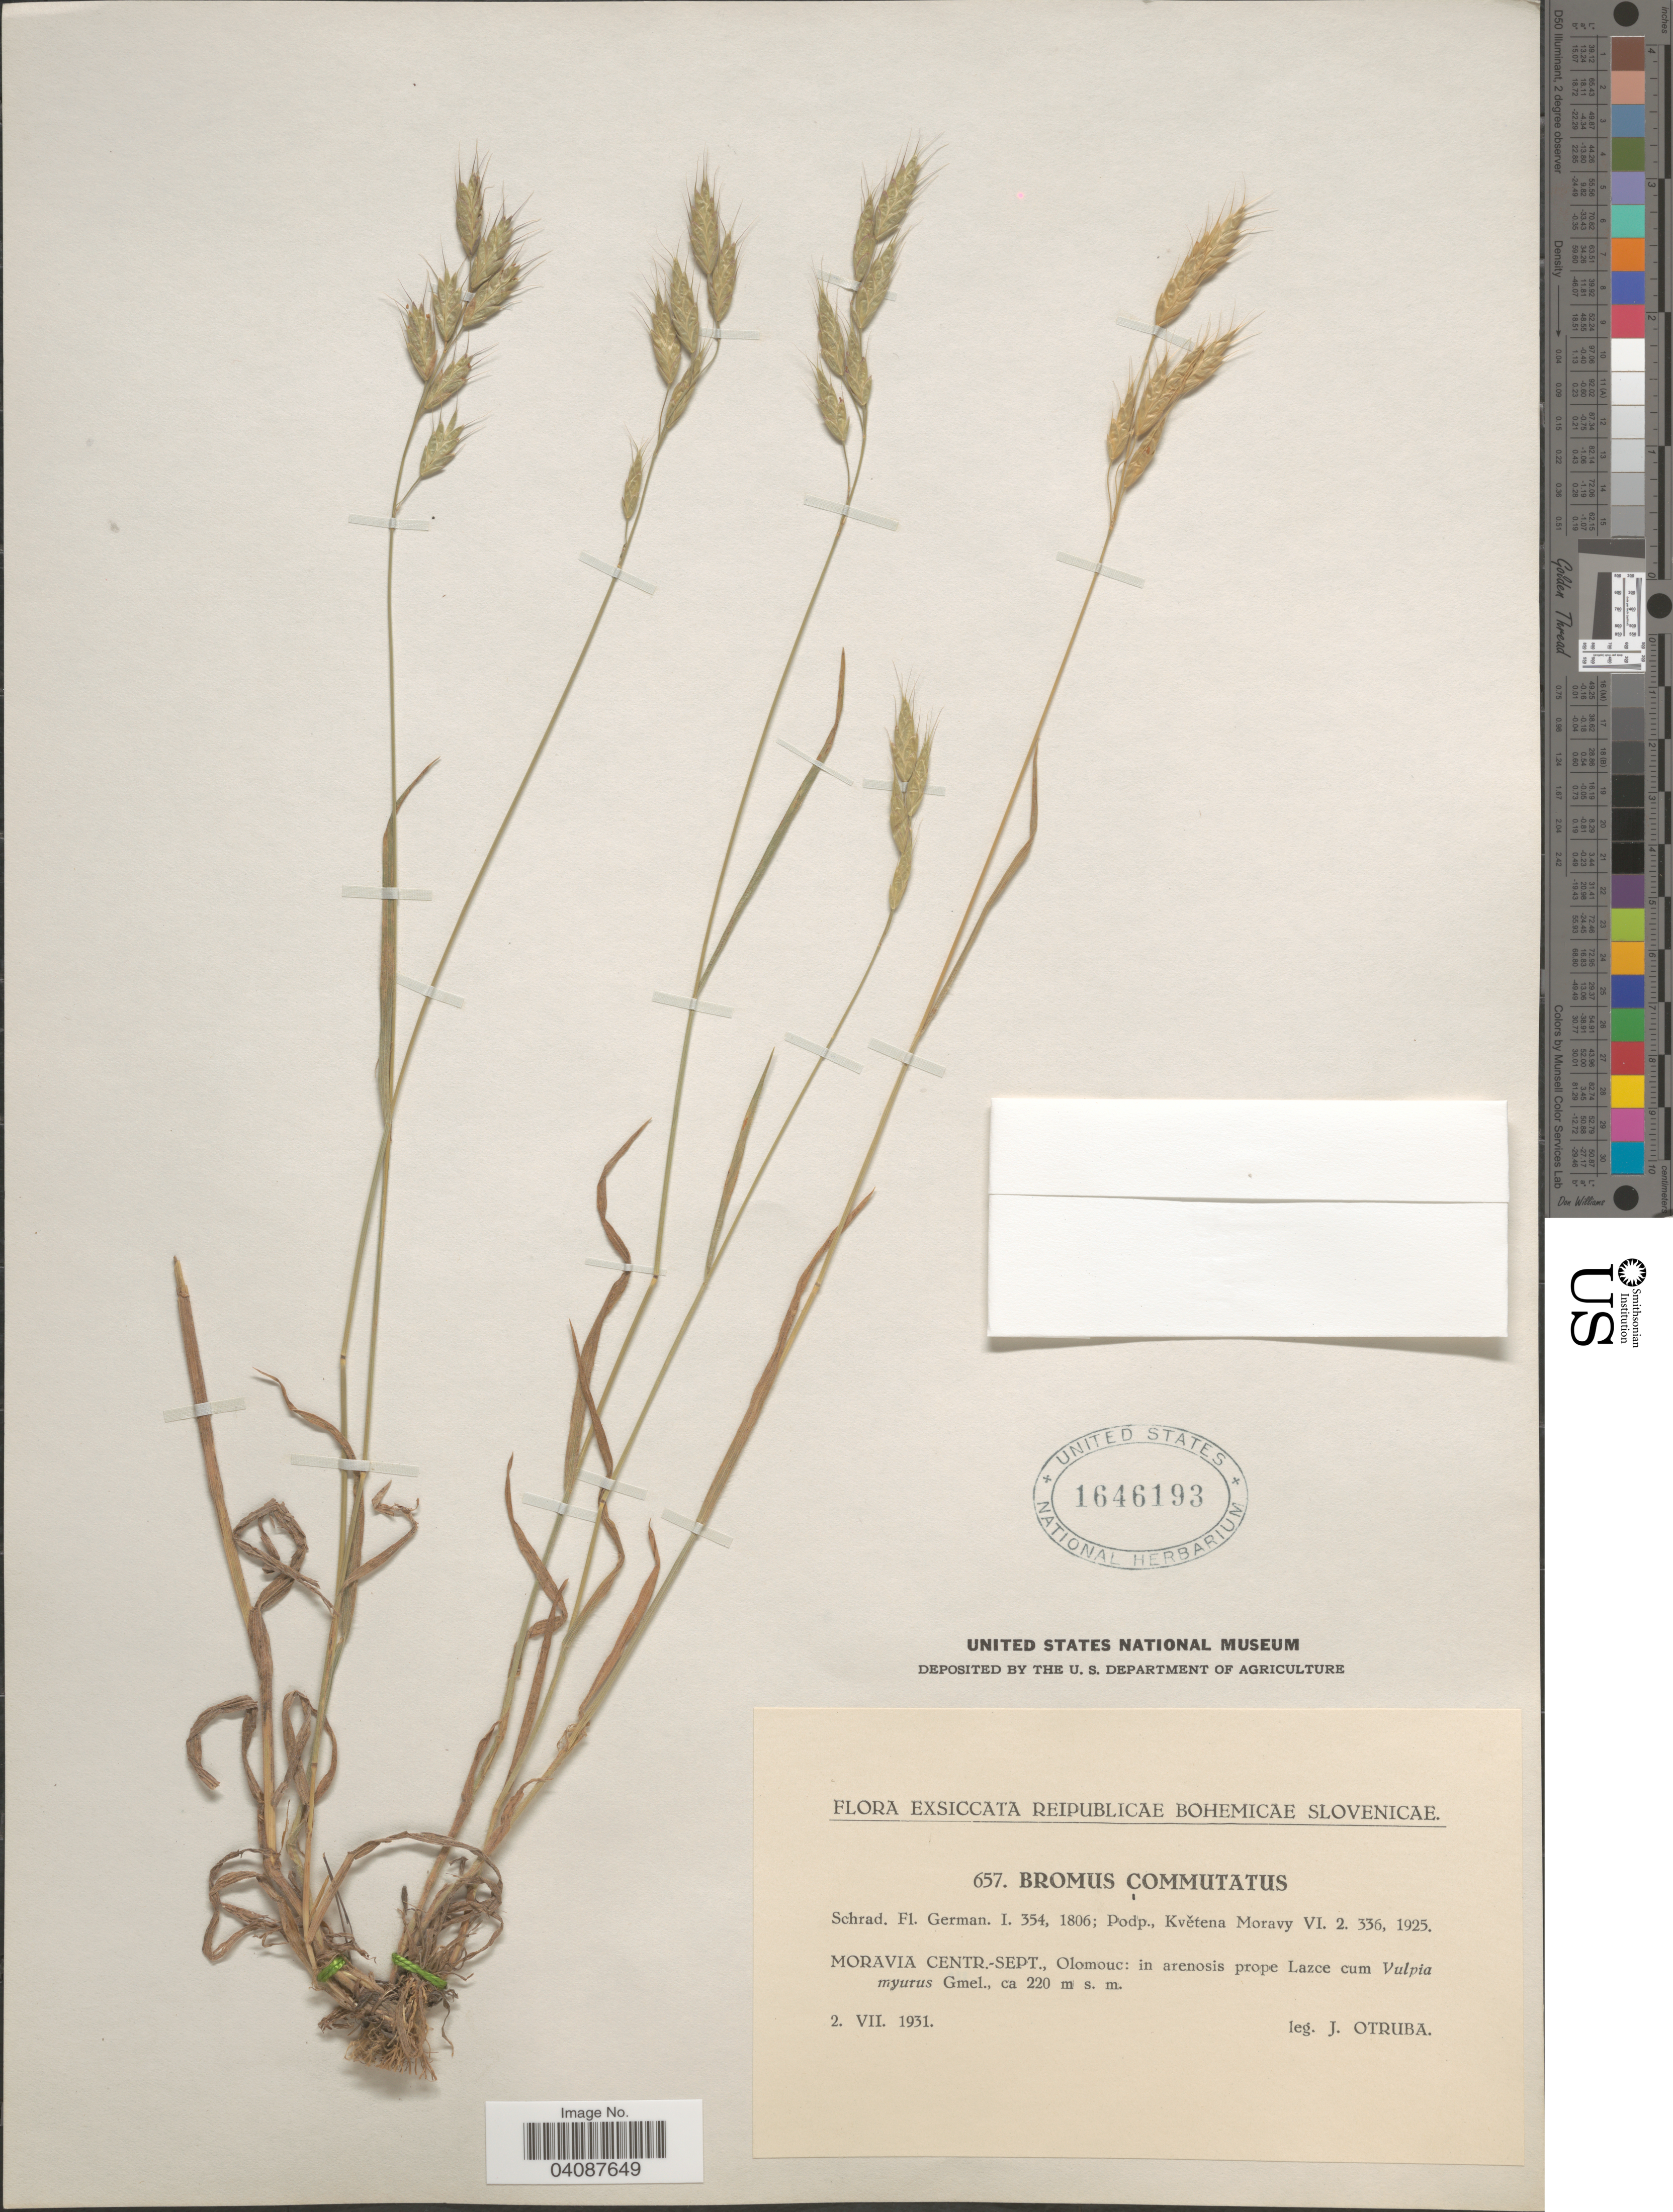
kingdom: Plantae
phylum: Tracheophyta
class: Liliopsida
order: Poales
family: Poaceae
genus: Bromus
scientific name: Bromus commutatus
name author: Schrad.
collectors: J. Otruba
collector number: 657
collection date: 1931-07-02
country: Czechia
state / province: Olomouc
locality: Reipublicae Bohemicae Slovenicae. Moravia Centr.-Sept.: in arenosis prope Lazce cum Vulpia myurus Gmel.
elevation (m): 220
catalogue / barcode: US 1646193